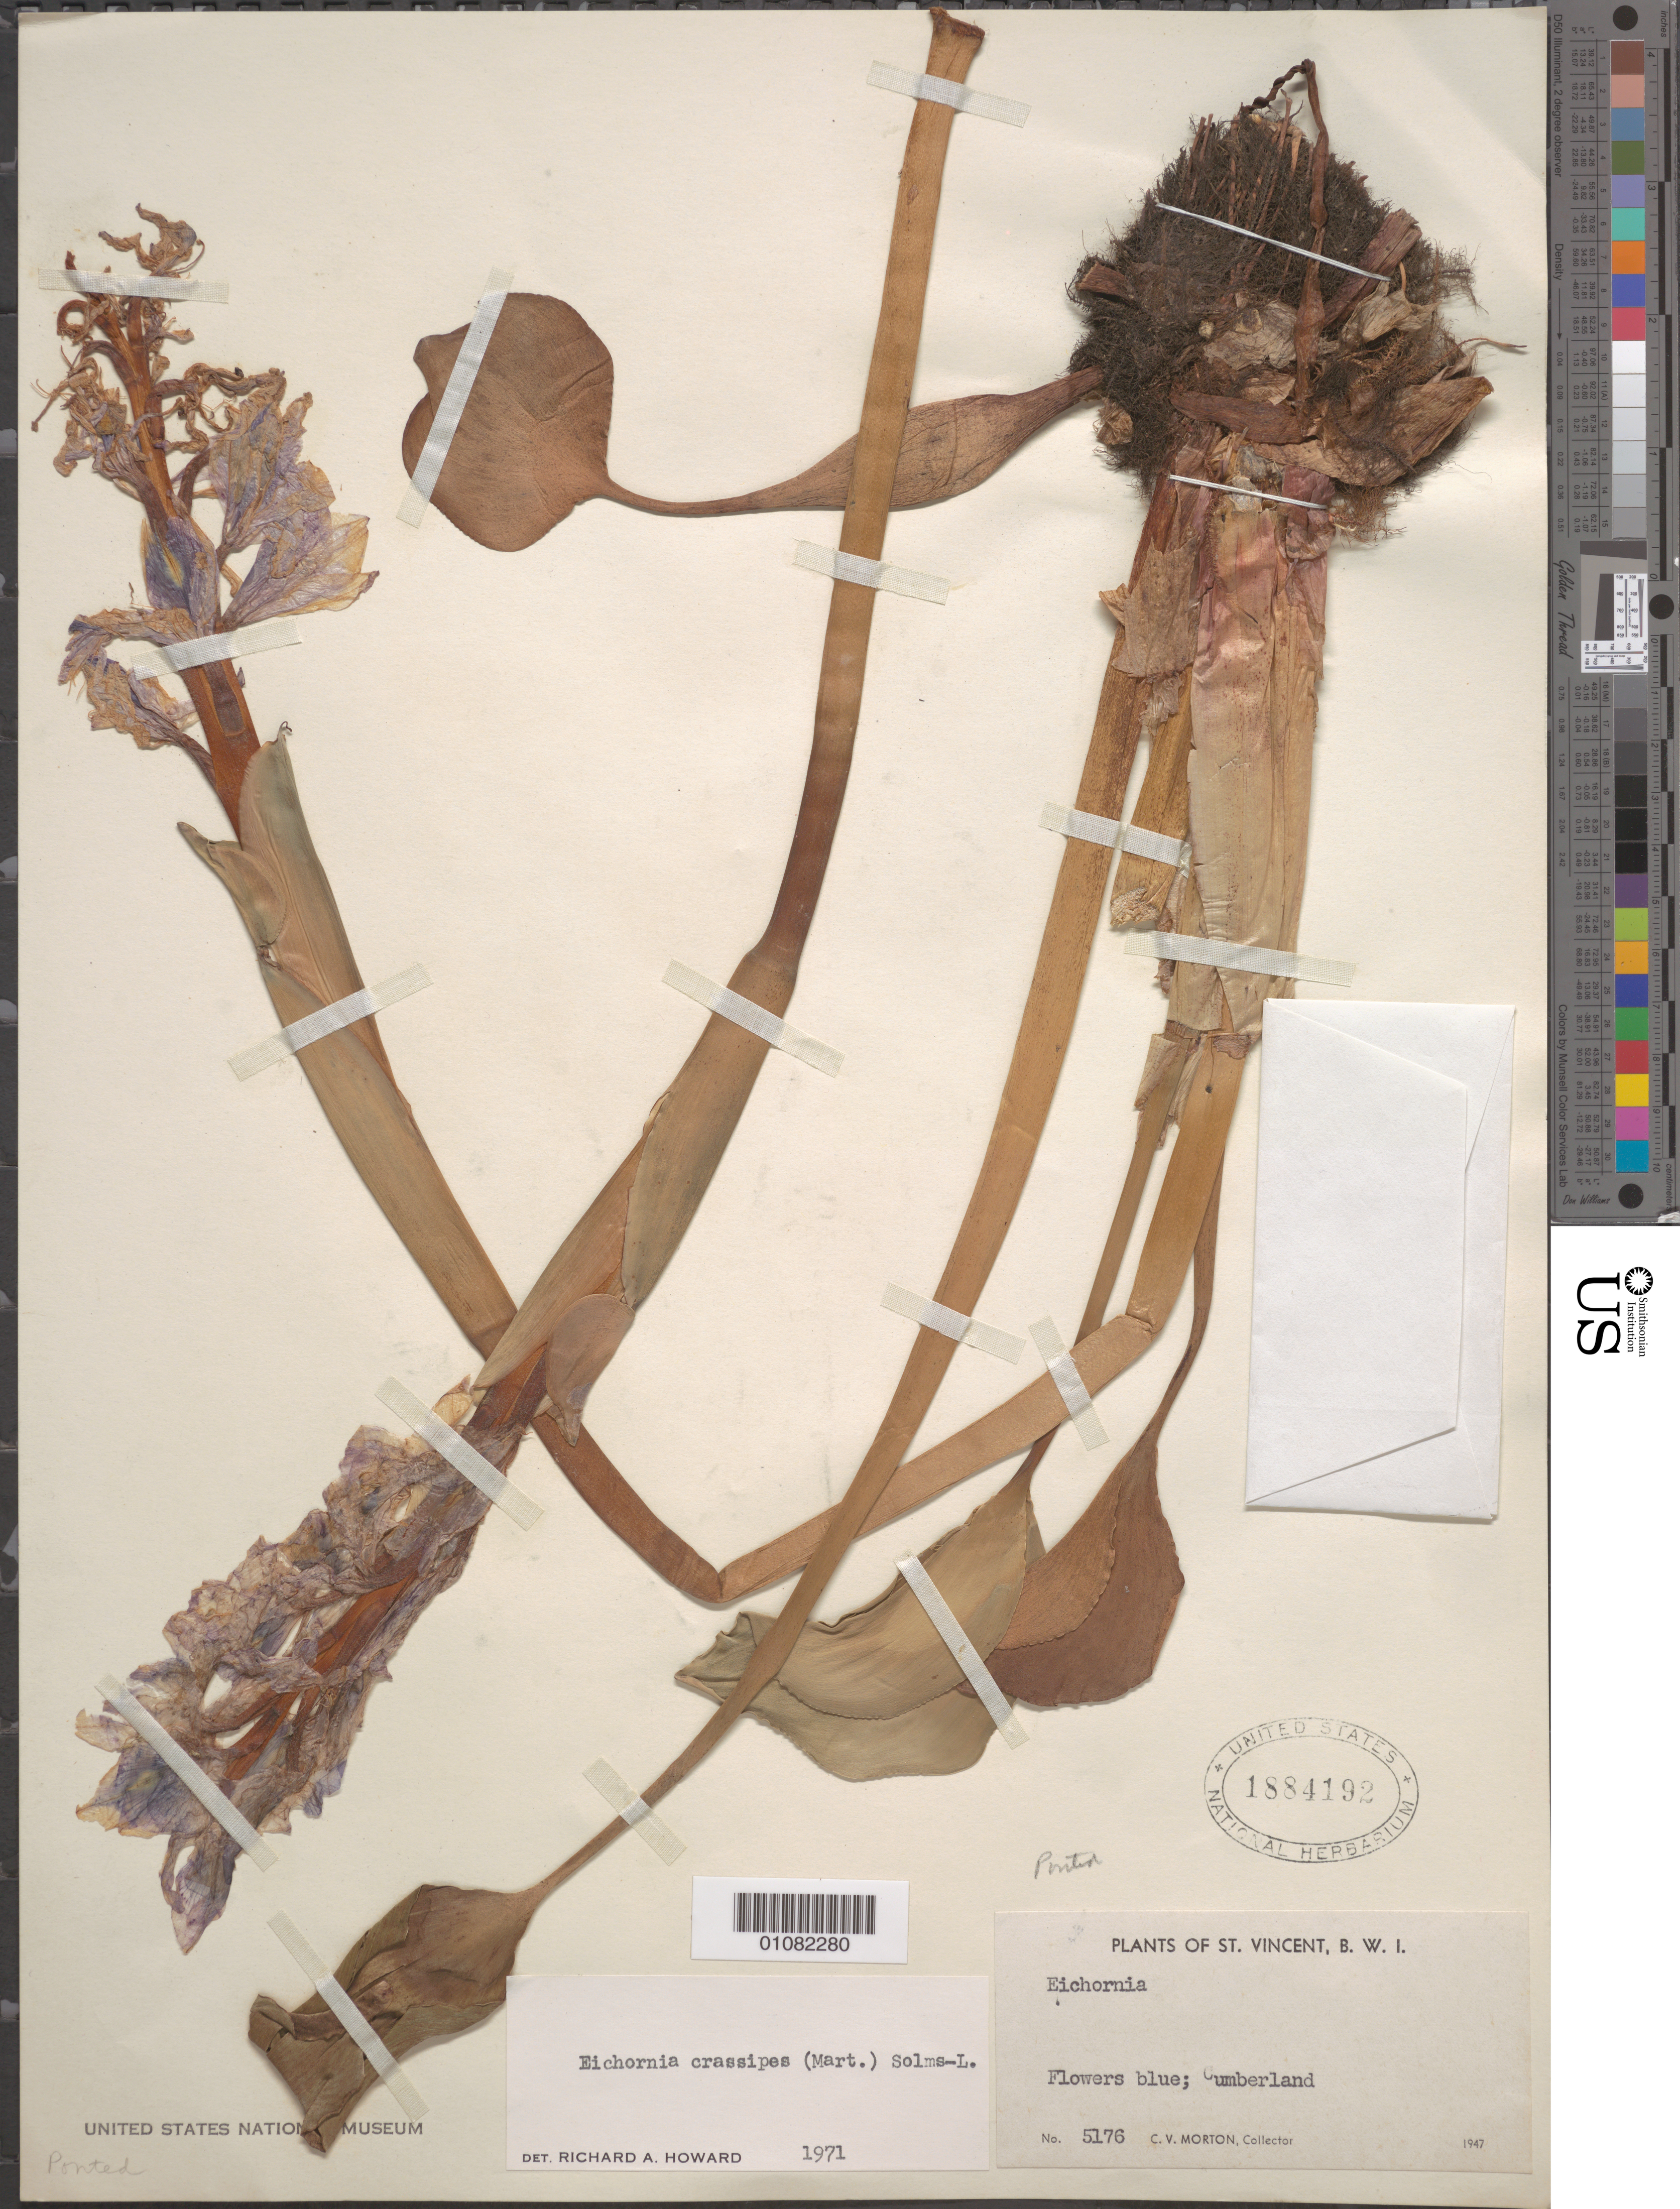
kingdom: Plantae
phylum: Tracheophyta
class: Liliopsida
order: Commelinales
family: Pontederiaceae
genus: Eichhornia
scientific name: Eichhornia crassipes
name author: (Mart.) Solms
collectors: C. V. Morton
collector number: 5176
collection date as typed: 1947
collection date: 1947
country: St. Vincent - Grenadines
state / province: Saint Patrick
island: St. Vincent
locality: Cumberland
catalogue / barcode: US 1884192